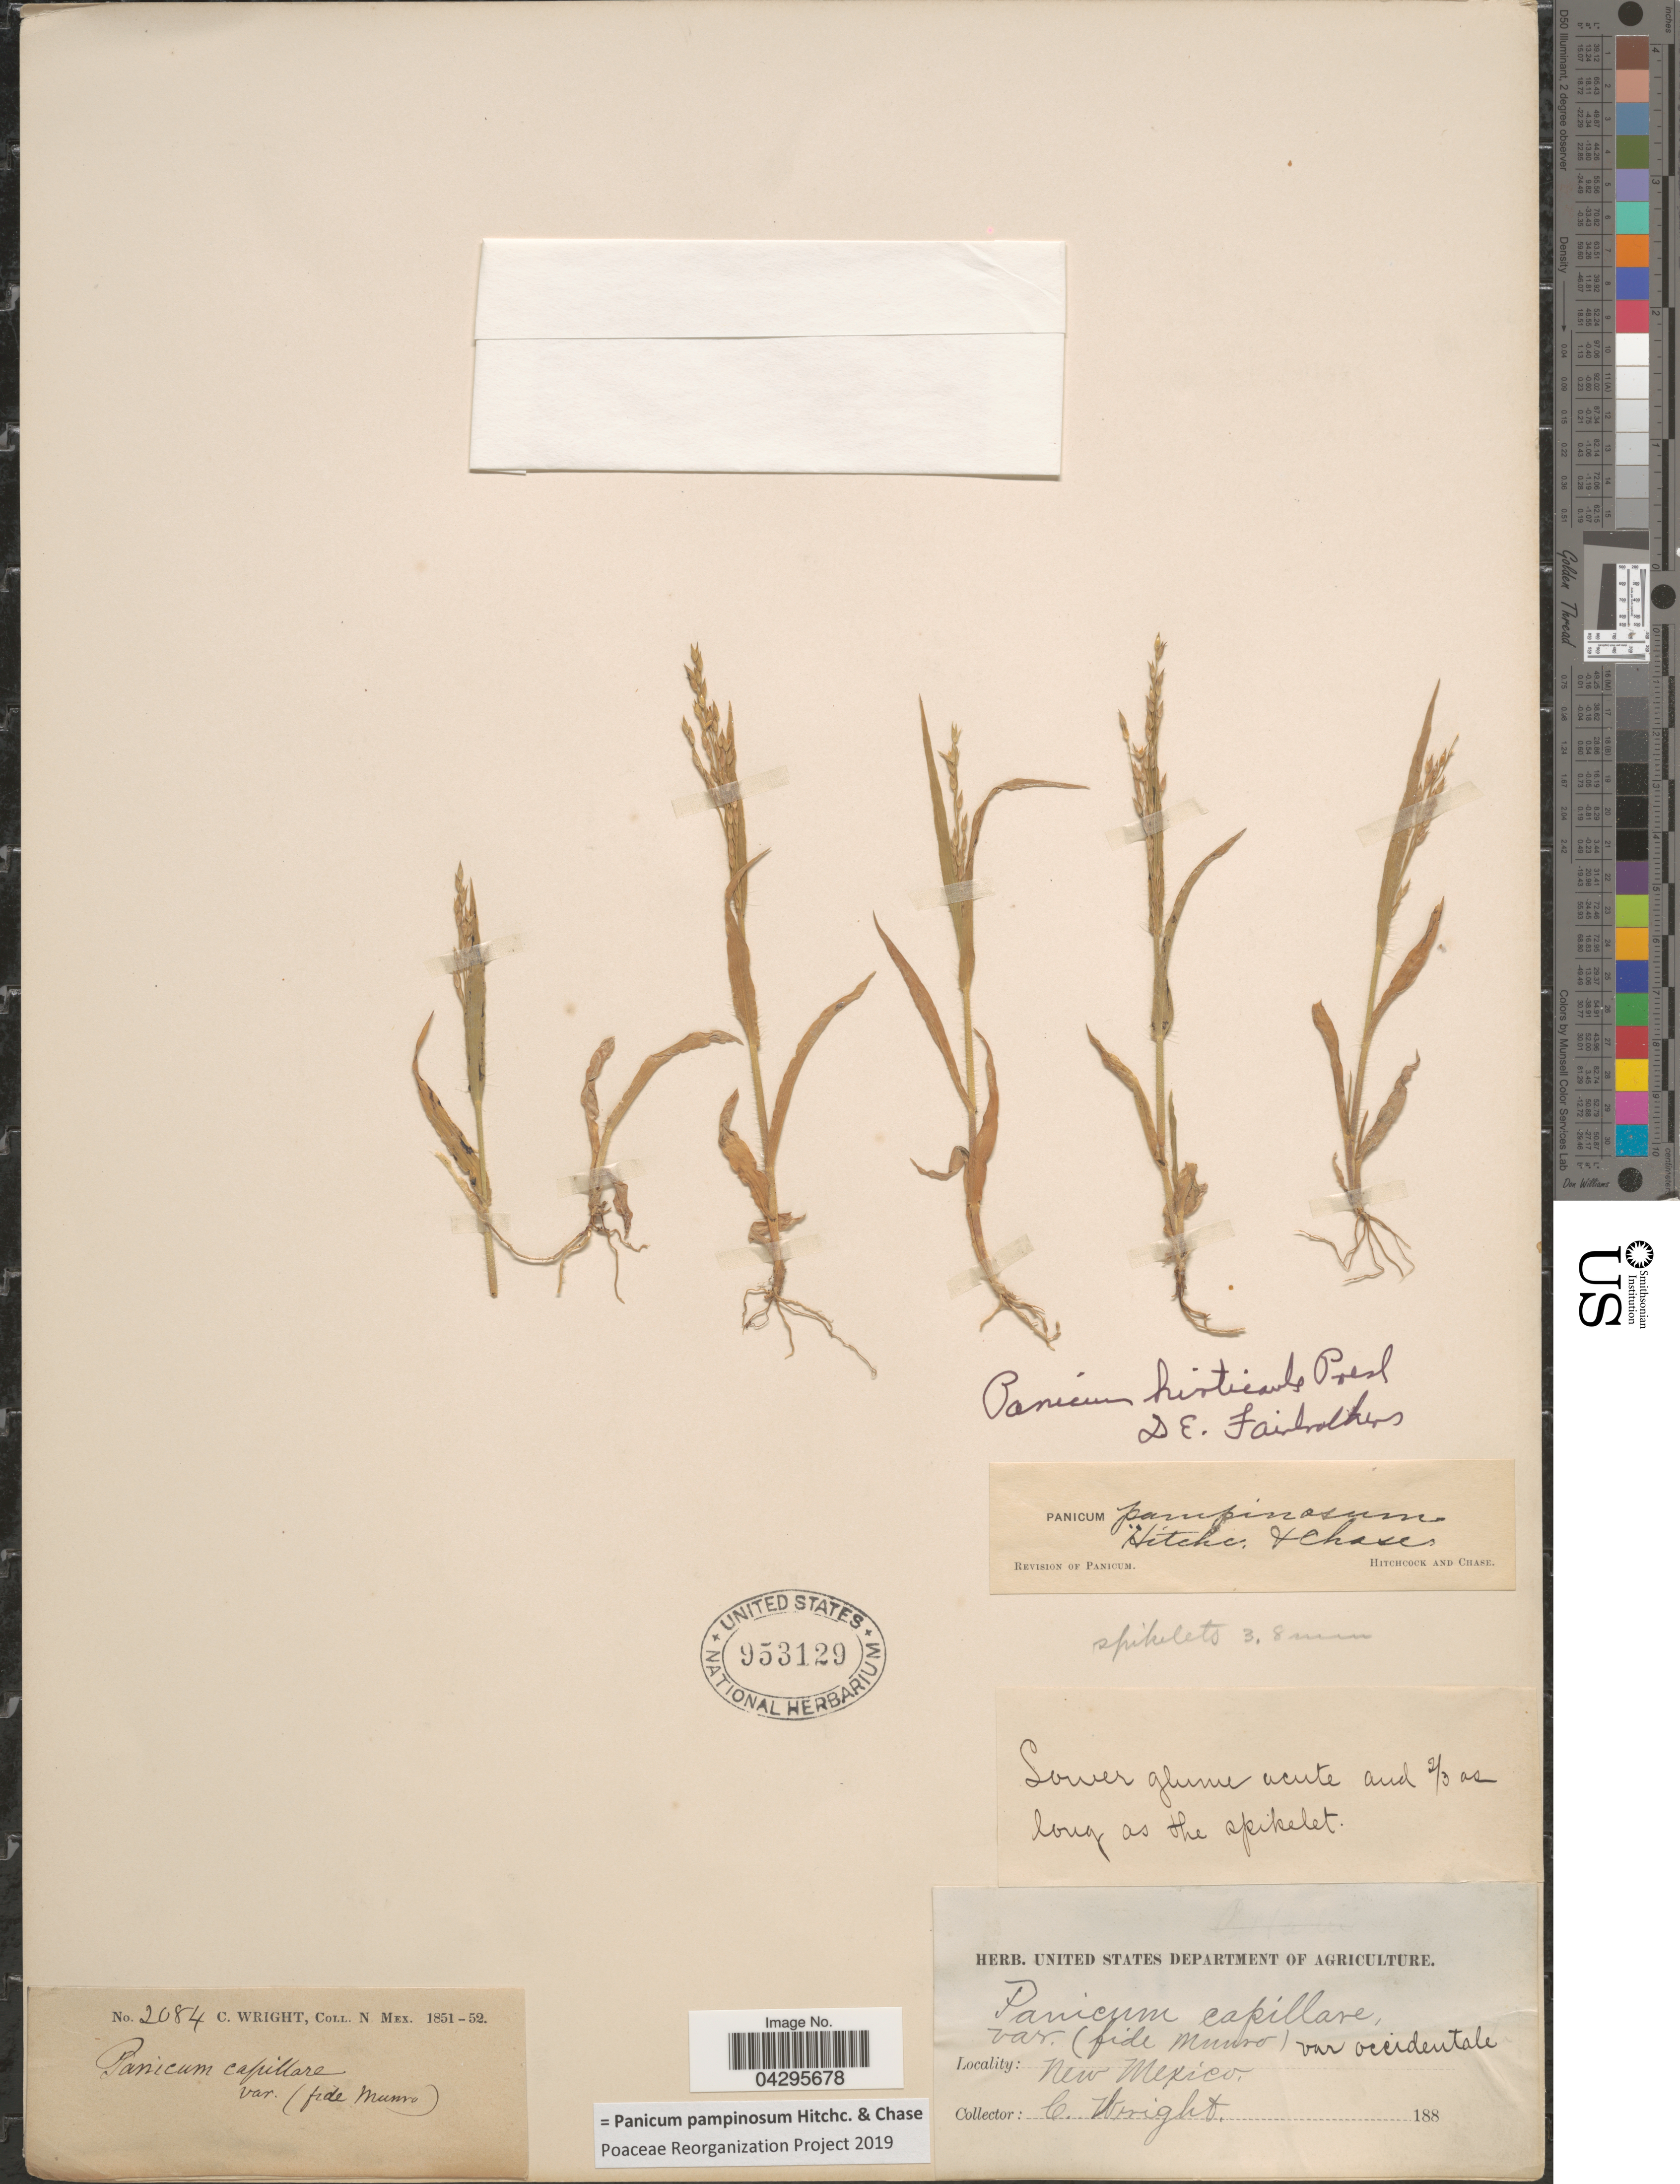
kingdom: Plantae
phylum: Tracheophyta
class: Liliopsida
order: Poales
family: Poaceae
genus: Panicum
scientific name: Panicum pampinosum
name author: Hitchc. & Chase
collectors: C. Wright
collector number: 2084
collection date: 1851/1852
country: United States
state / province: New Mexico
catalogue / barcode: US 953129